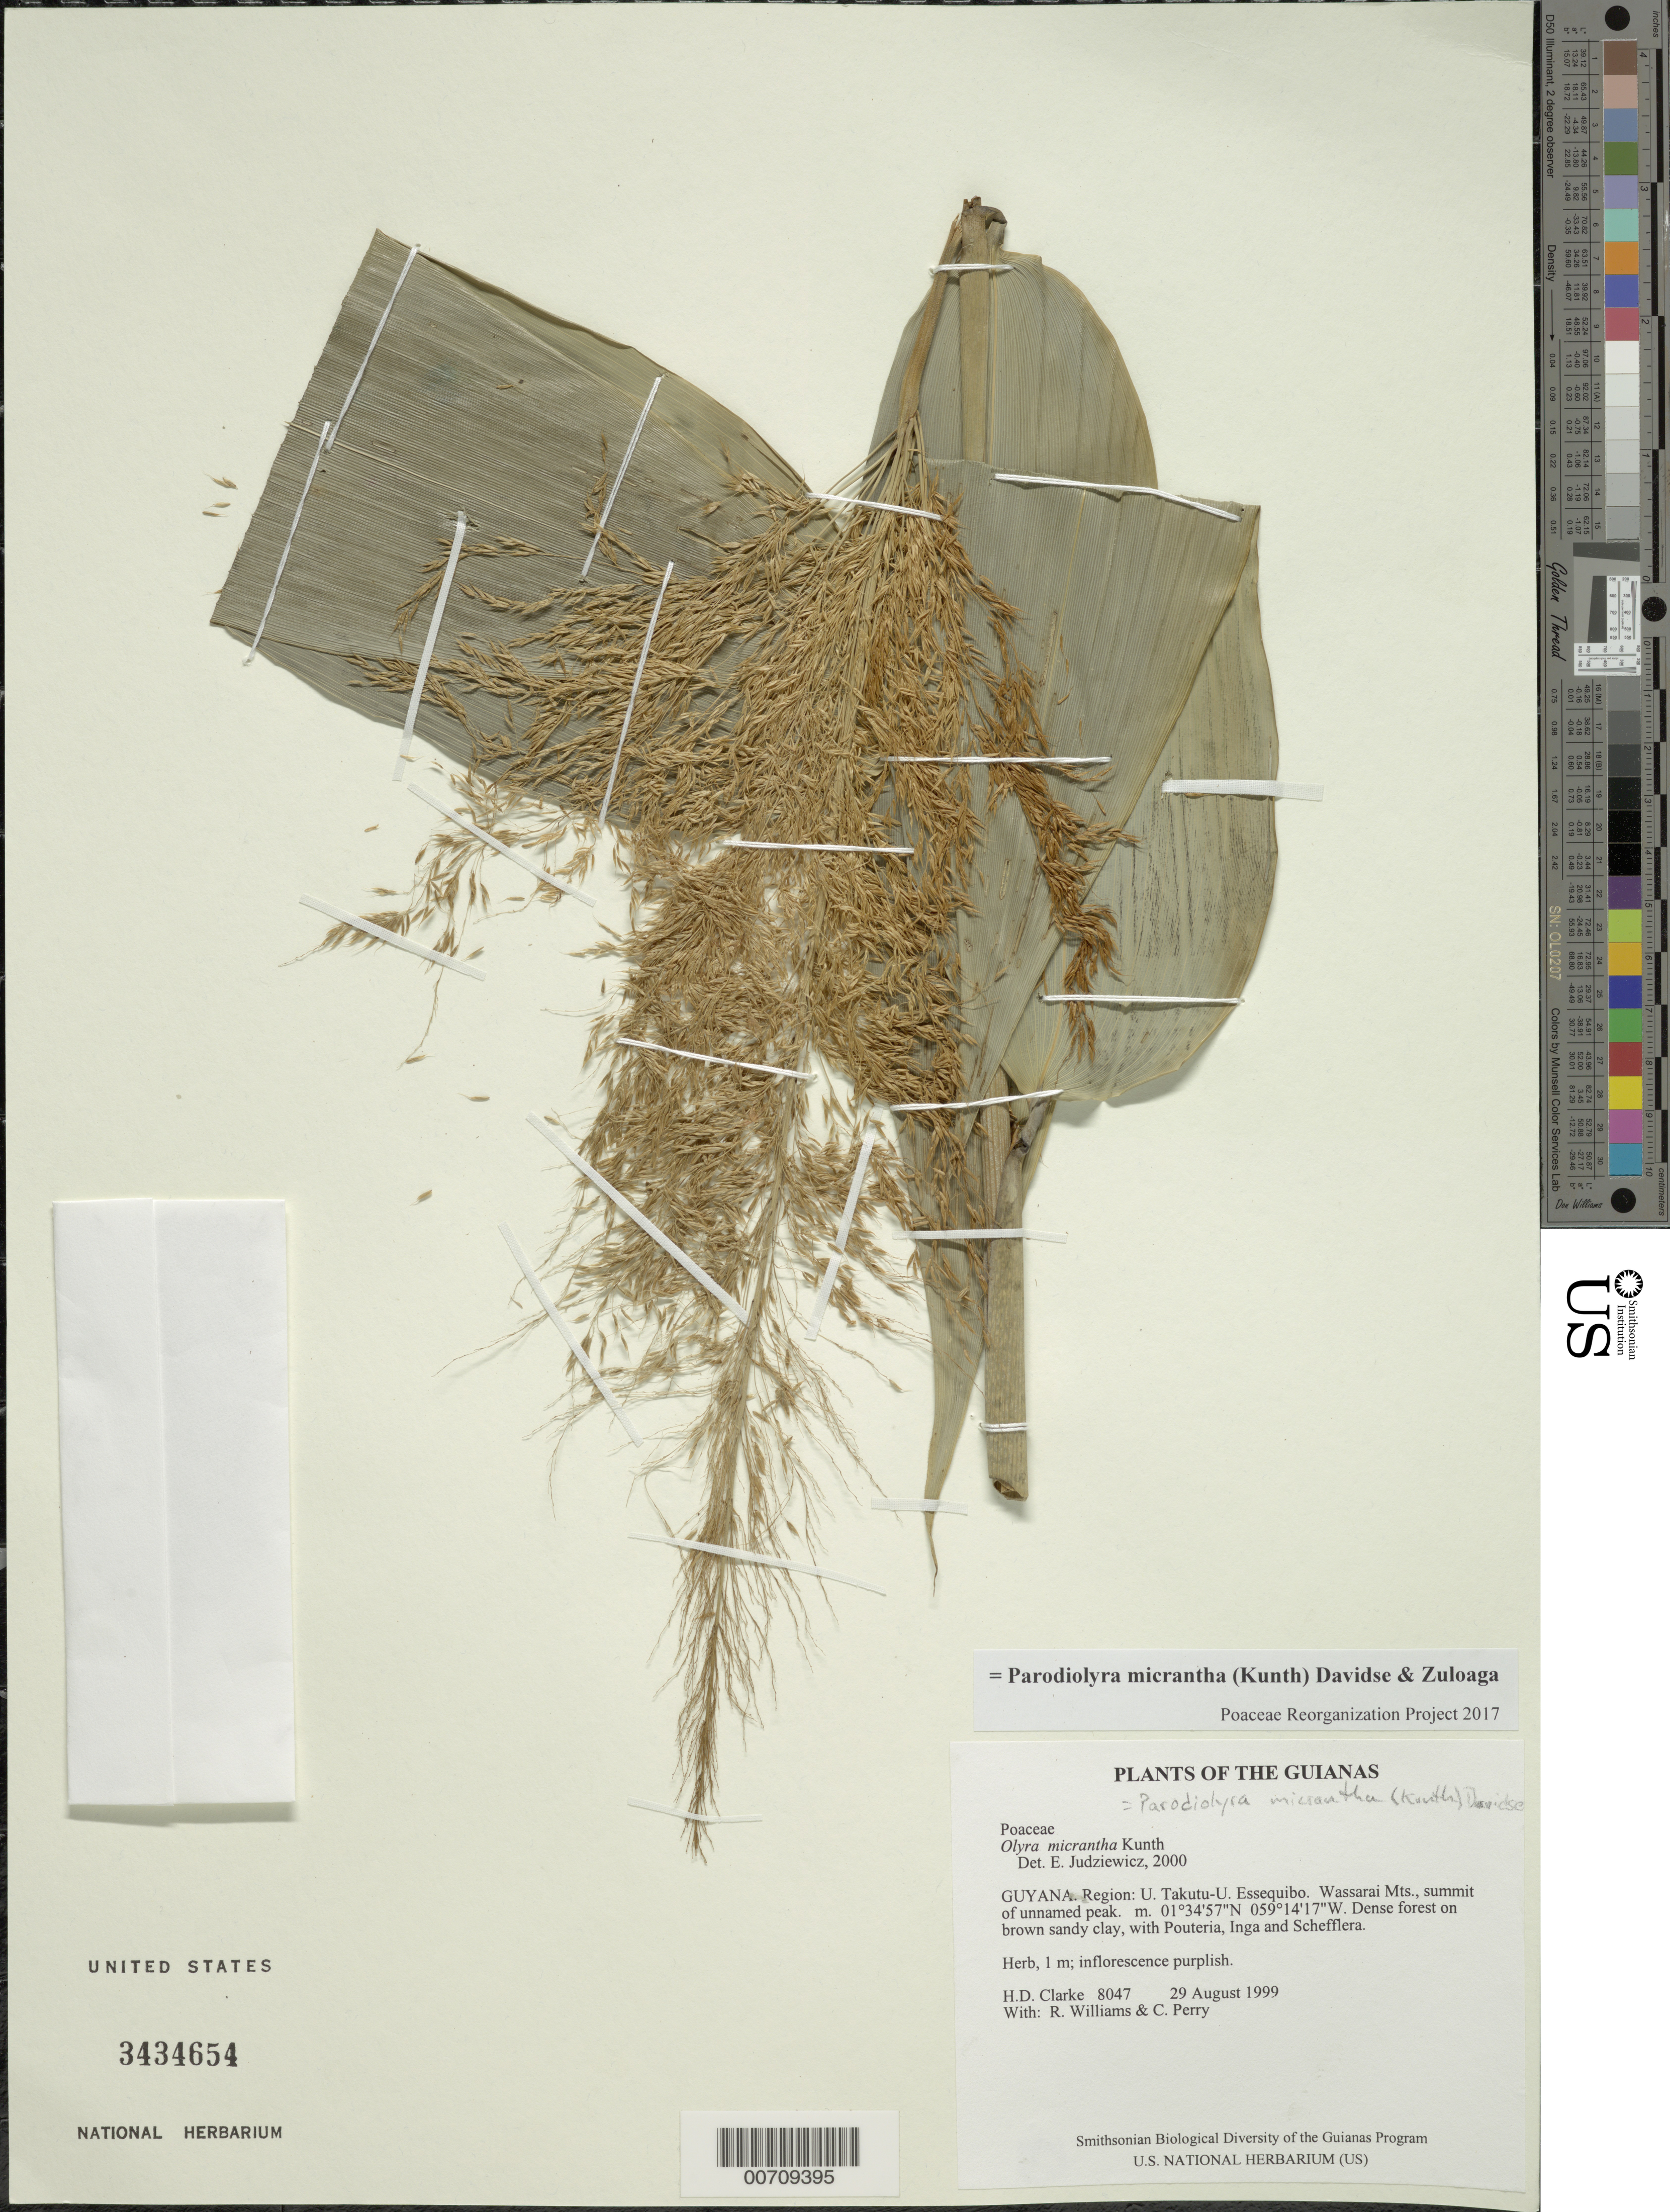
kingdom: Plantae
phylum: Tracheophyta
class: Liliopsida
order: Poales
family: Poaceae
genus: Parodiolyra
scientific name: Parodiolyra micrantha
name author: (Kunth) Davidse & Zuloaga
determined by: Poaceae Reorganization Project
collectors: H. D. Clarke, R. Williams & C. Perry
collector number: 8047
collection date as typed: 29 August 1999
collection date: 1999-08-29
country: Guyana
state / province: U. Takutu-U. Essequibo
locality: Wassarai Mts., summit of unnamed peak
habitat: Dense forest on brown sandy clay, with Pouteria, Inga and Schefflera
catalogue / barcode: US 3434654